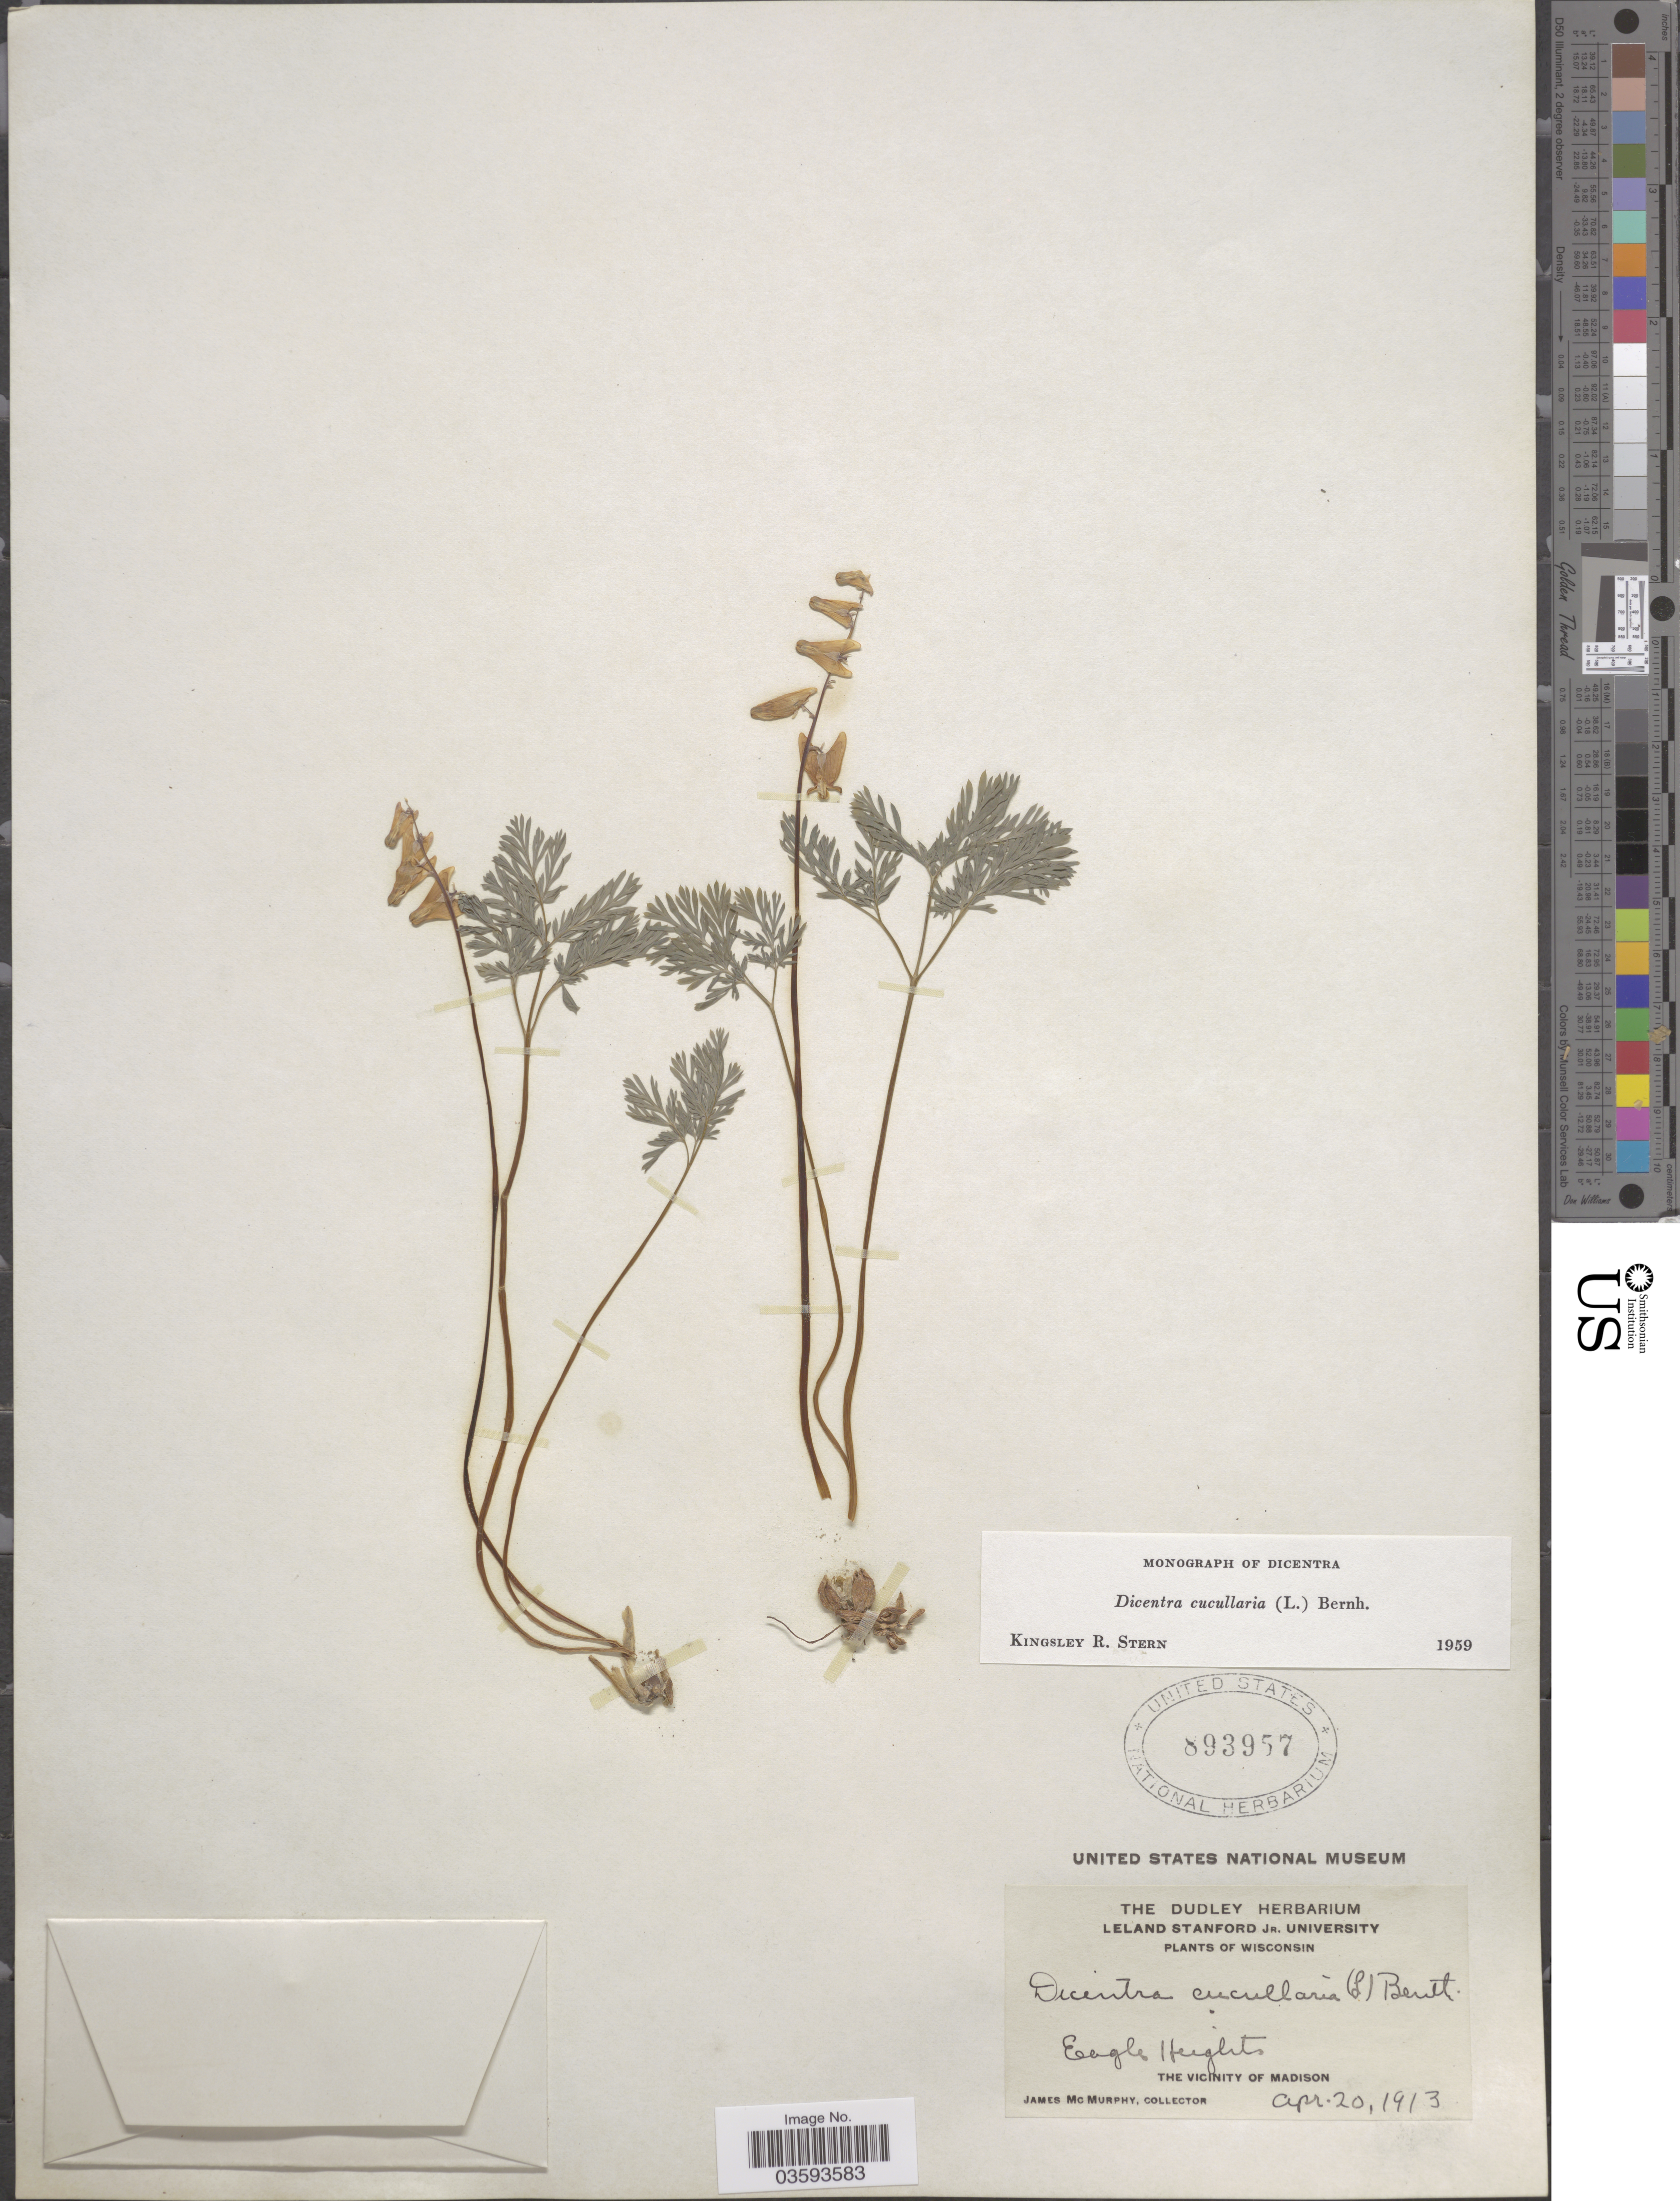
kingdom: Plantae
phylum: Tracheophyta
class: Magnoliopsida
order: Ranunculales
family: Papaveraceae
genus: Dicentra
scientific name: Dicentra cucullaria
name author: (L.) Bernh.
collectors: J. McMurphy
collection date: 1913-04-20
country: United States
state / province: Wisconsin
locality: Eagle Heights. The vicinity of Madison.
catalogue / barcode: US 893957